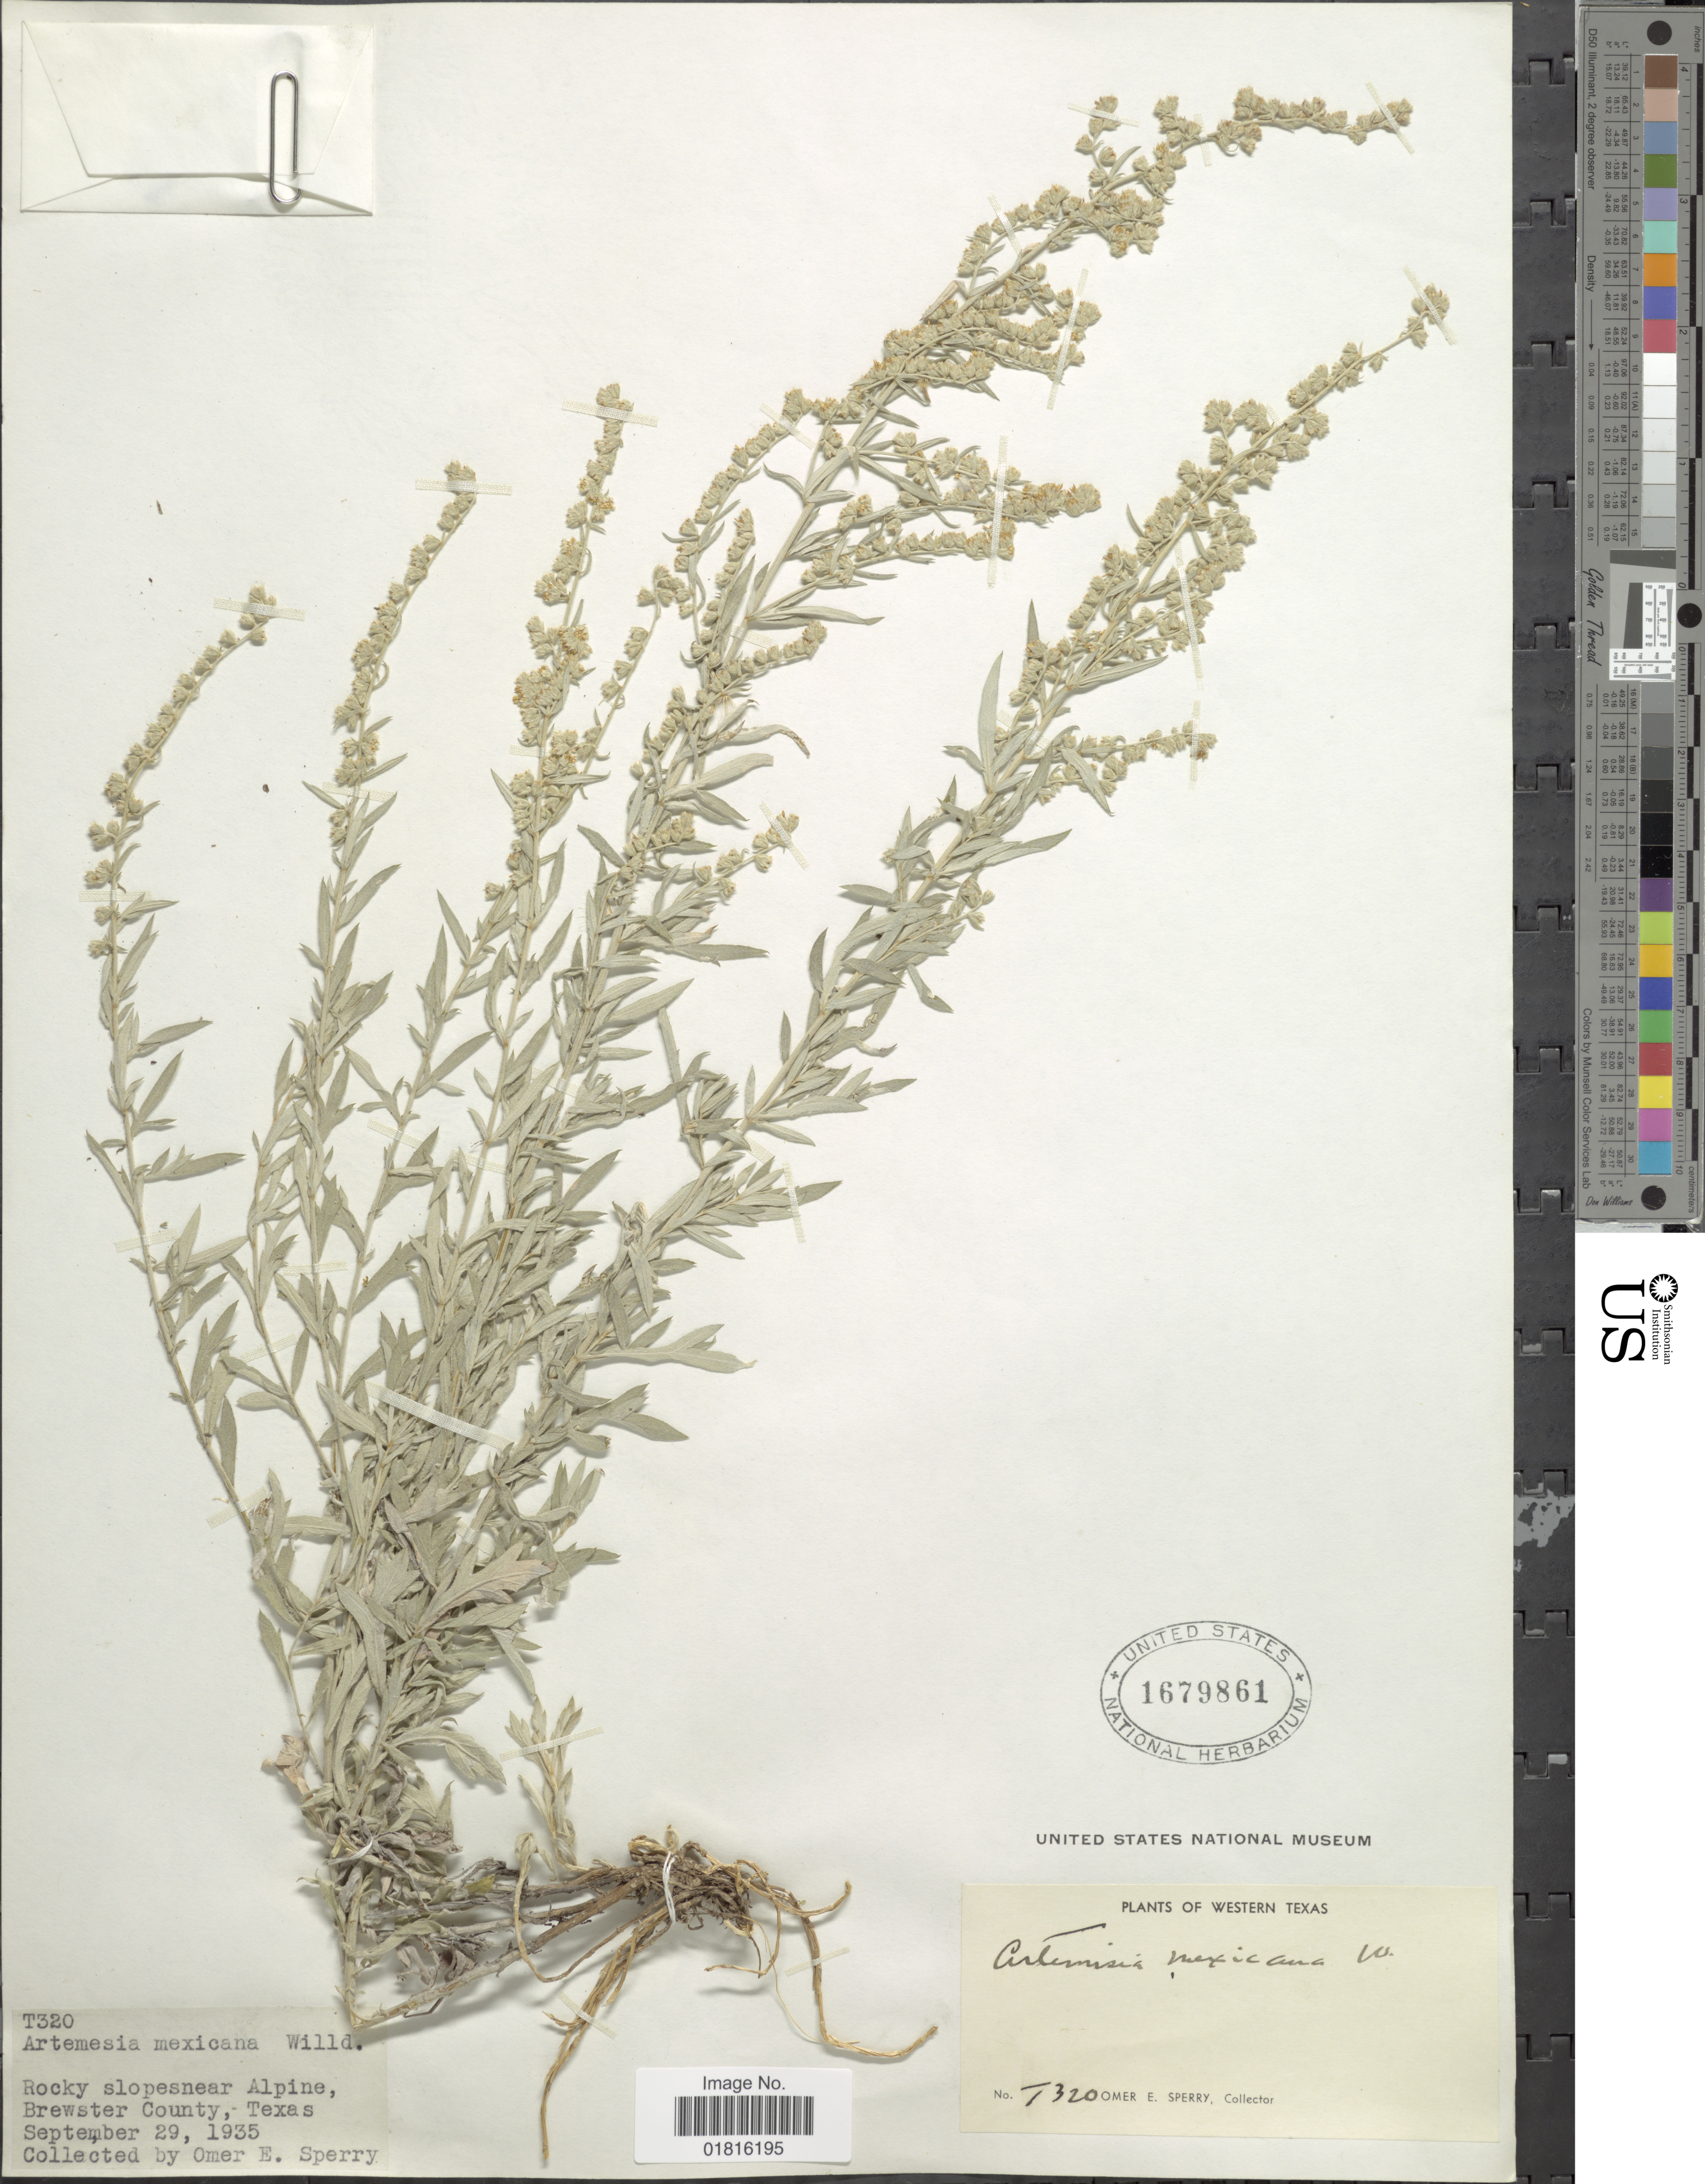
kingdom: Plantae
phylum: Tracheophyta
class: Magnoliopsida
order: Asterales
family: Asteraceae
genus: Artemisia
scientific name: Artemisia ludoviciana subsp. albula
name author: (Wooton) D.D. Keck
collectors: O. E. Sperry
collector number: T 320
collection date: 1935-09-29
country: United States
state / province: Texas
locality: Western Texas, Rocky slopesnear Alpine, Brewster County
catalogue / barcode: US 1679861